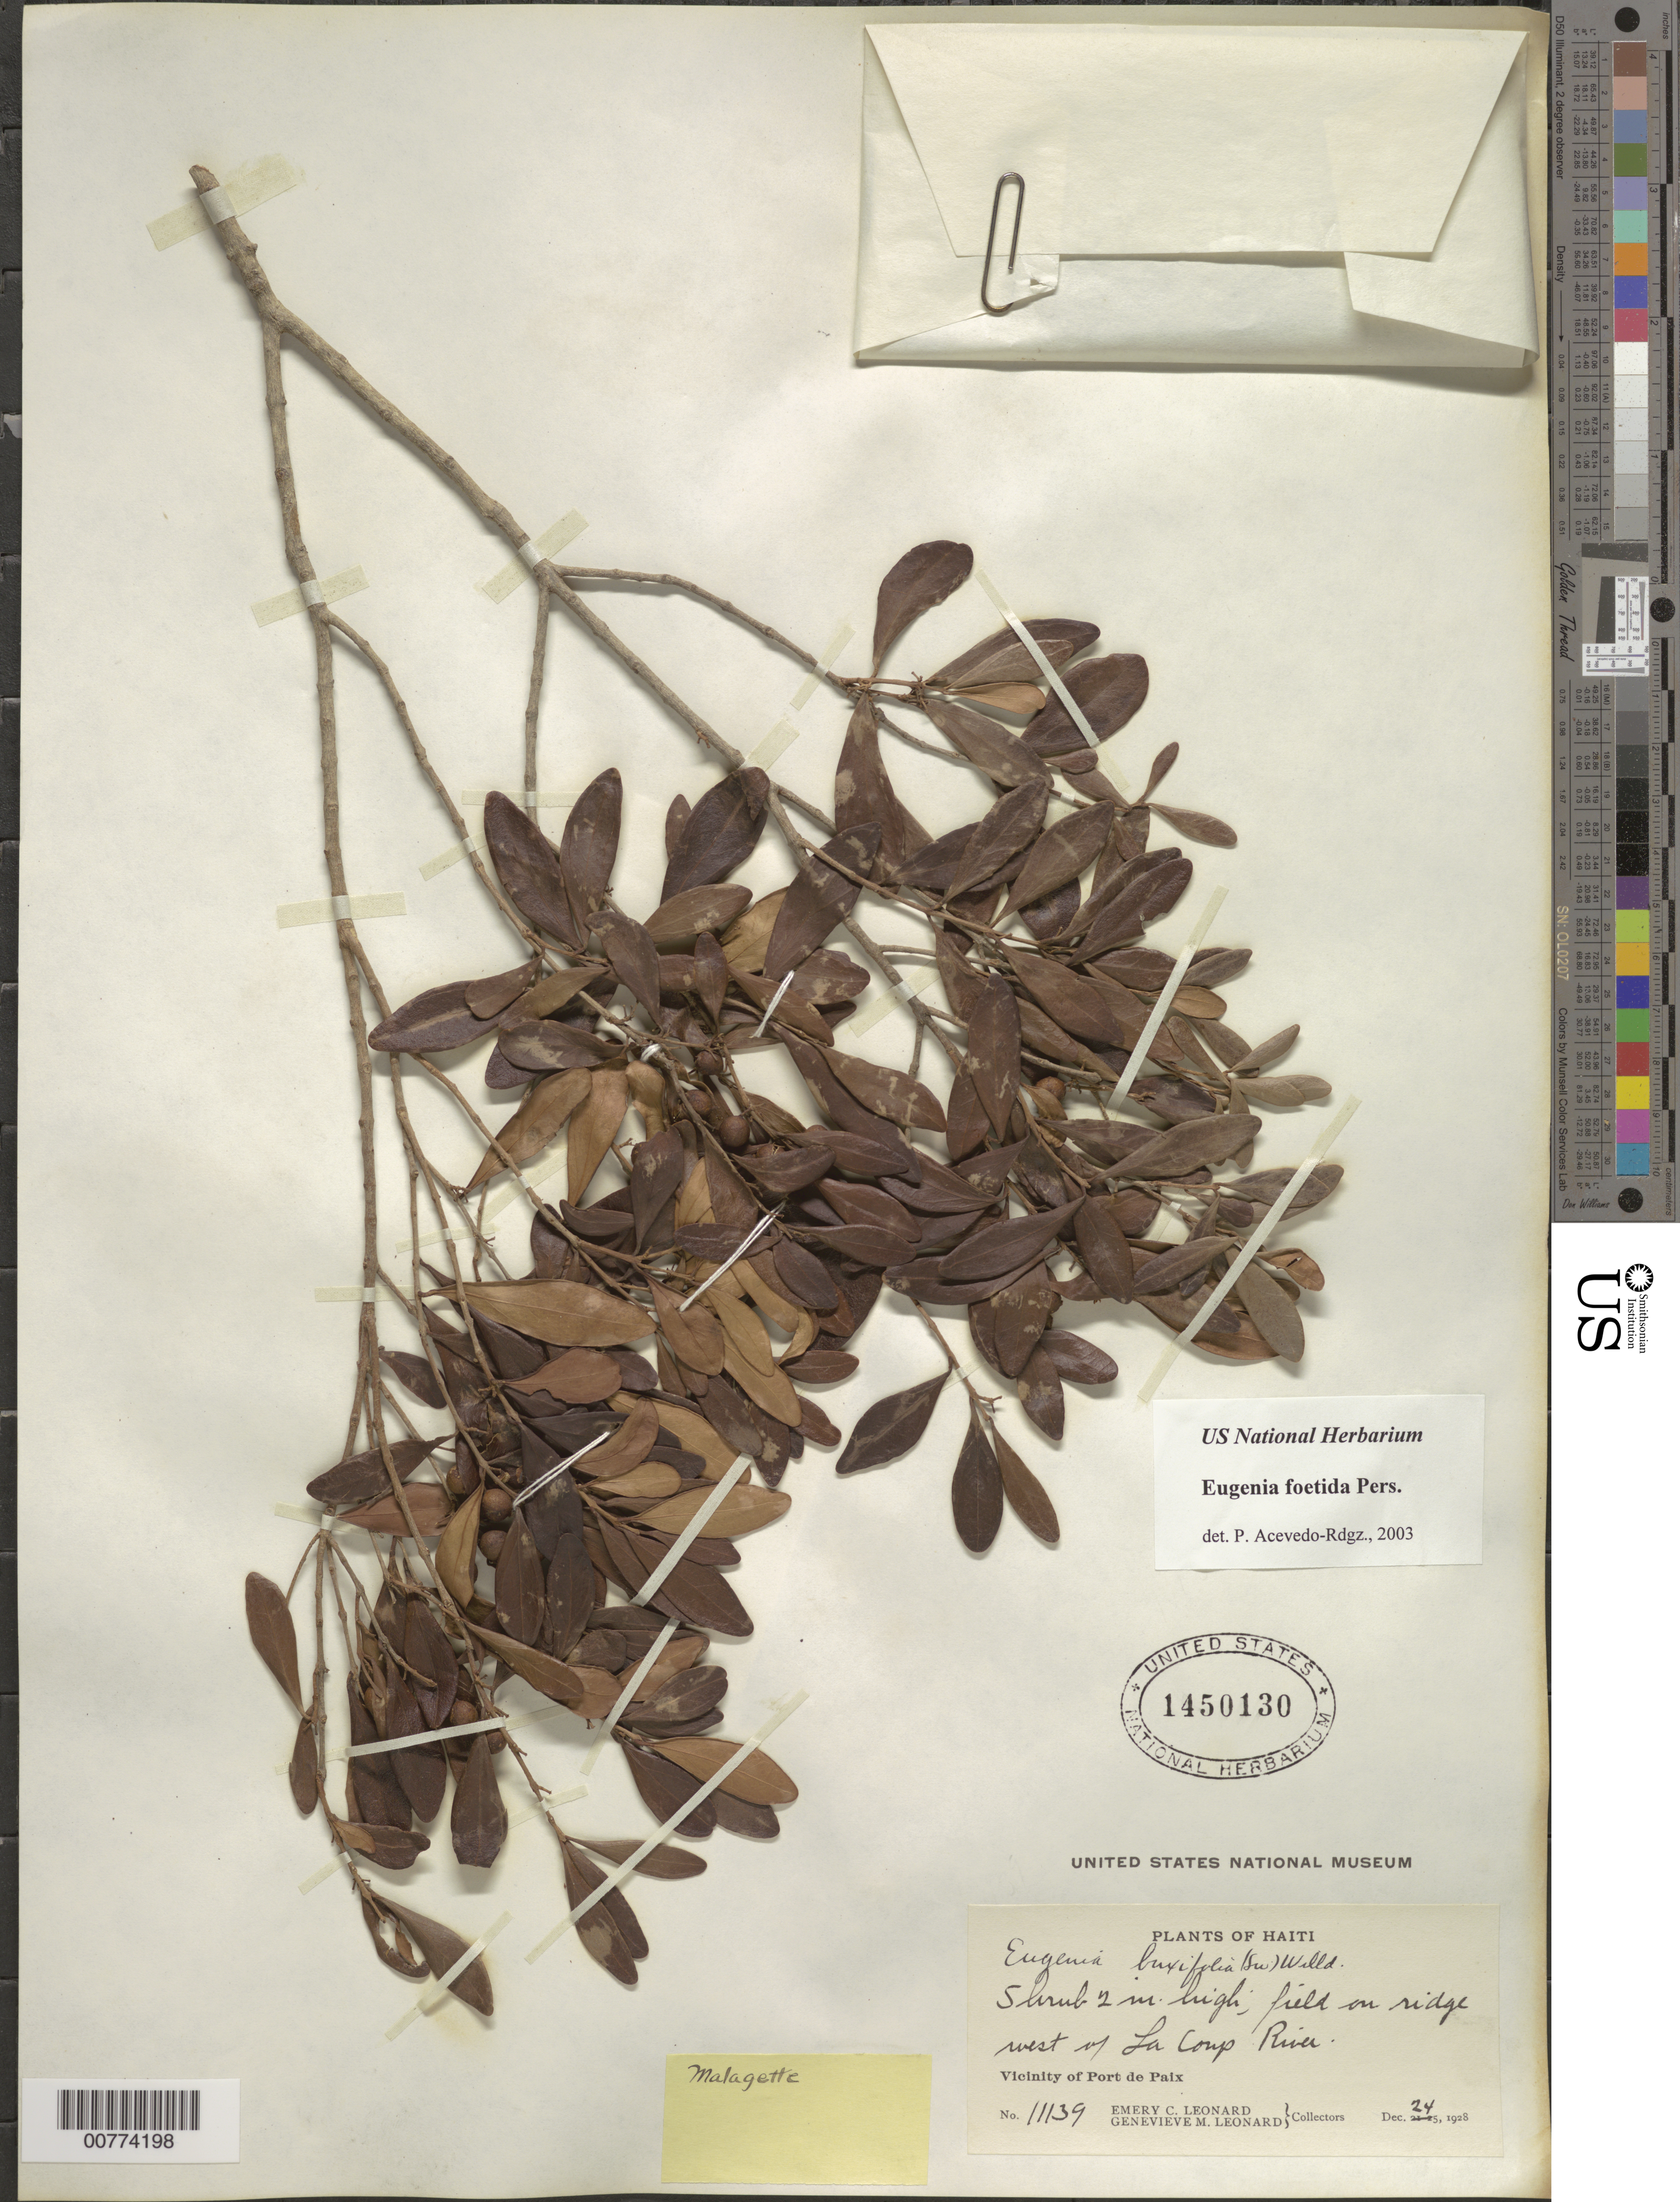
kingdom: Plantae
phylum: Tracheophyta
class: Magnoliopsida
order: Myrtales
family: Myrtaceae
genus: Eugenia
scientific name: Eugenia foetida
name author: Pers.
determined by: Acevedo-Rodríguez, P., (BOT), Smithsonian Institution - National Museum of Natural History (UNITED STATES)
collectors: E. C. Leonard & G. M. Leonard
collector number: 11139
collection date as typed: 24 Dec 1928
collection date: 1928-12-24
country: Haiti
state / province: Nord-Ouest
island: Hispaniola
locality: Vicinity of Port de Paix, west of La Comp River.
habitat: Field on ridge.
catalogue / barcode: US 1450130